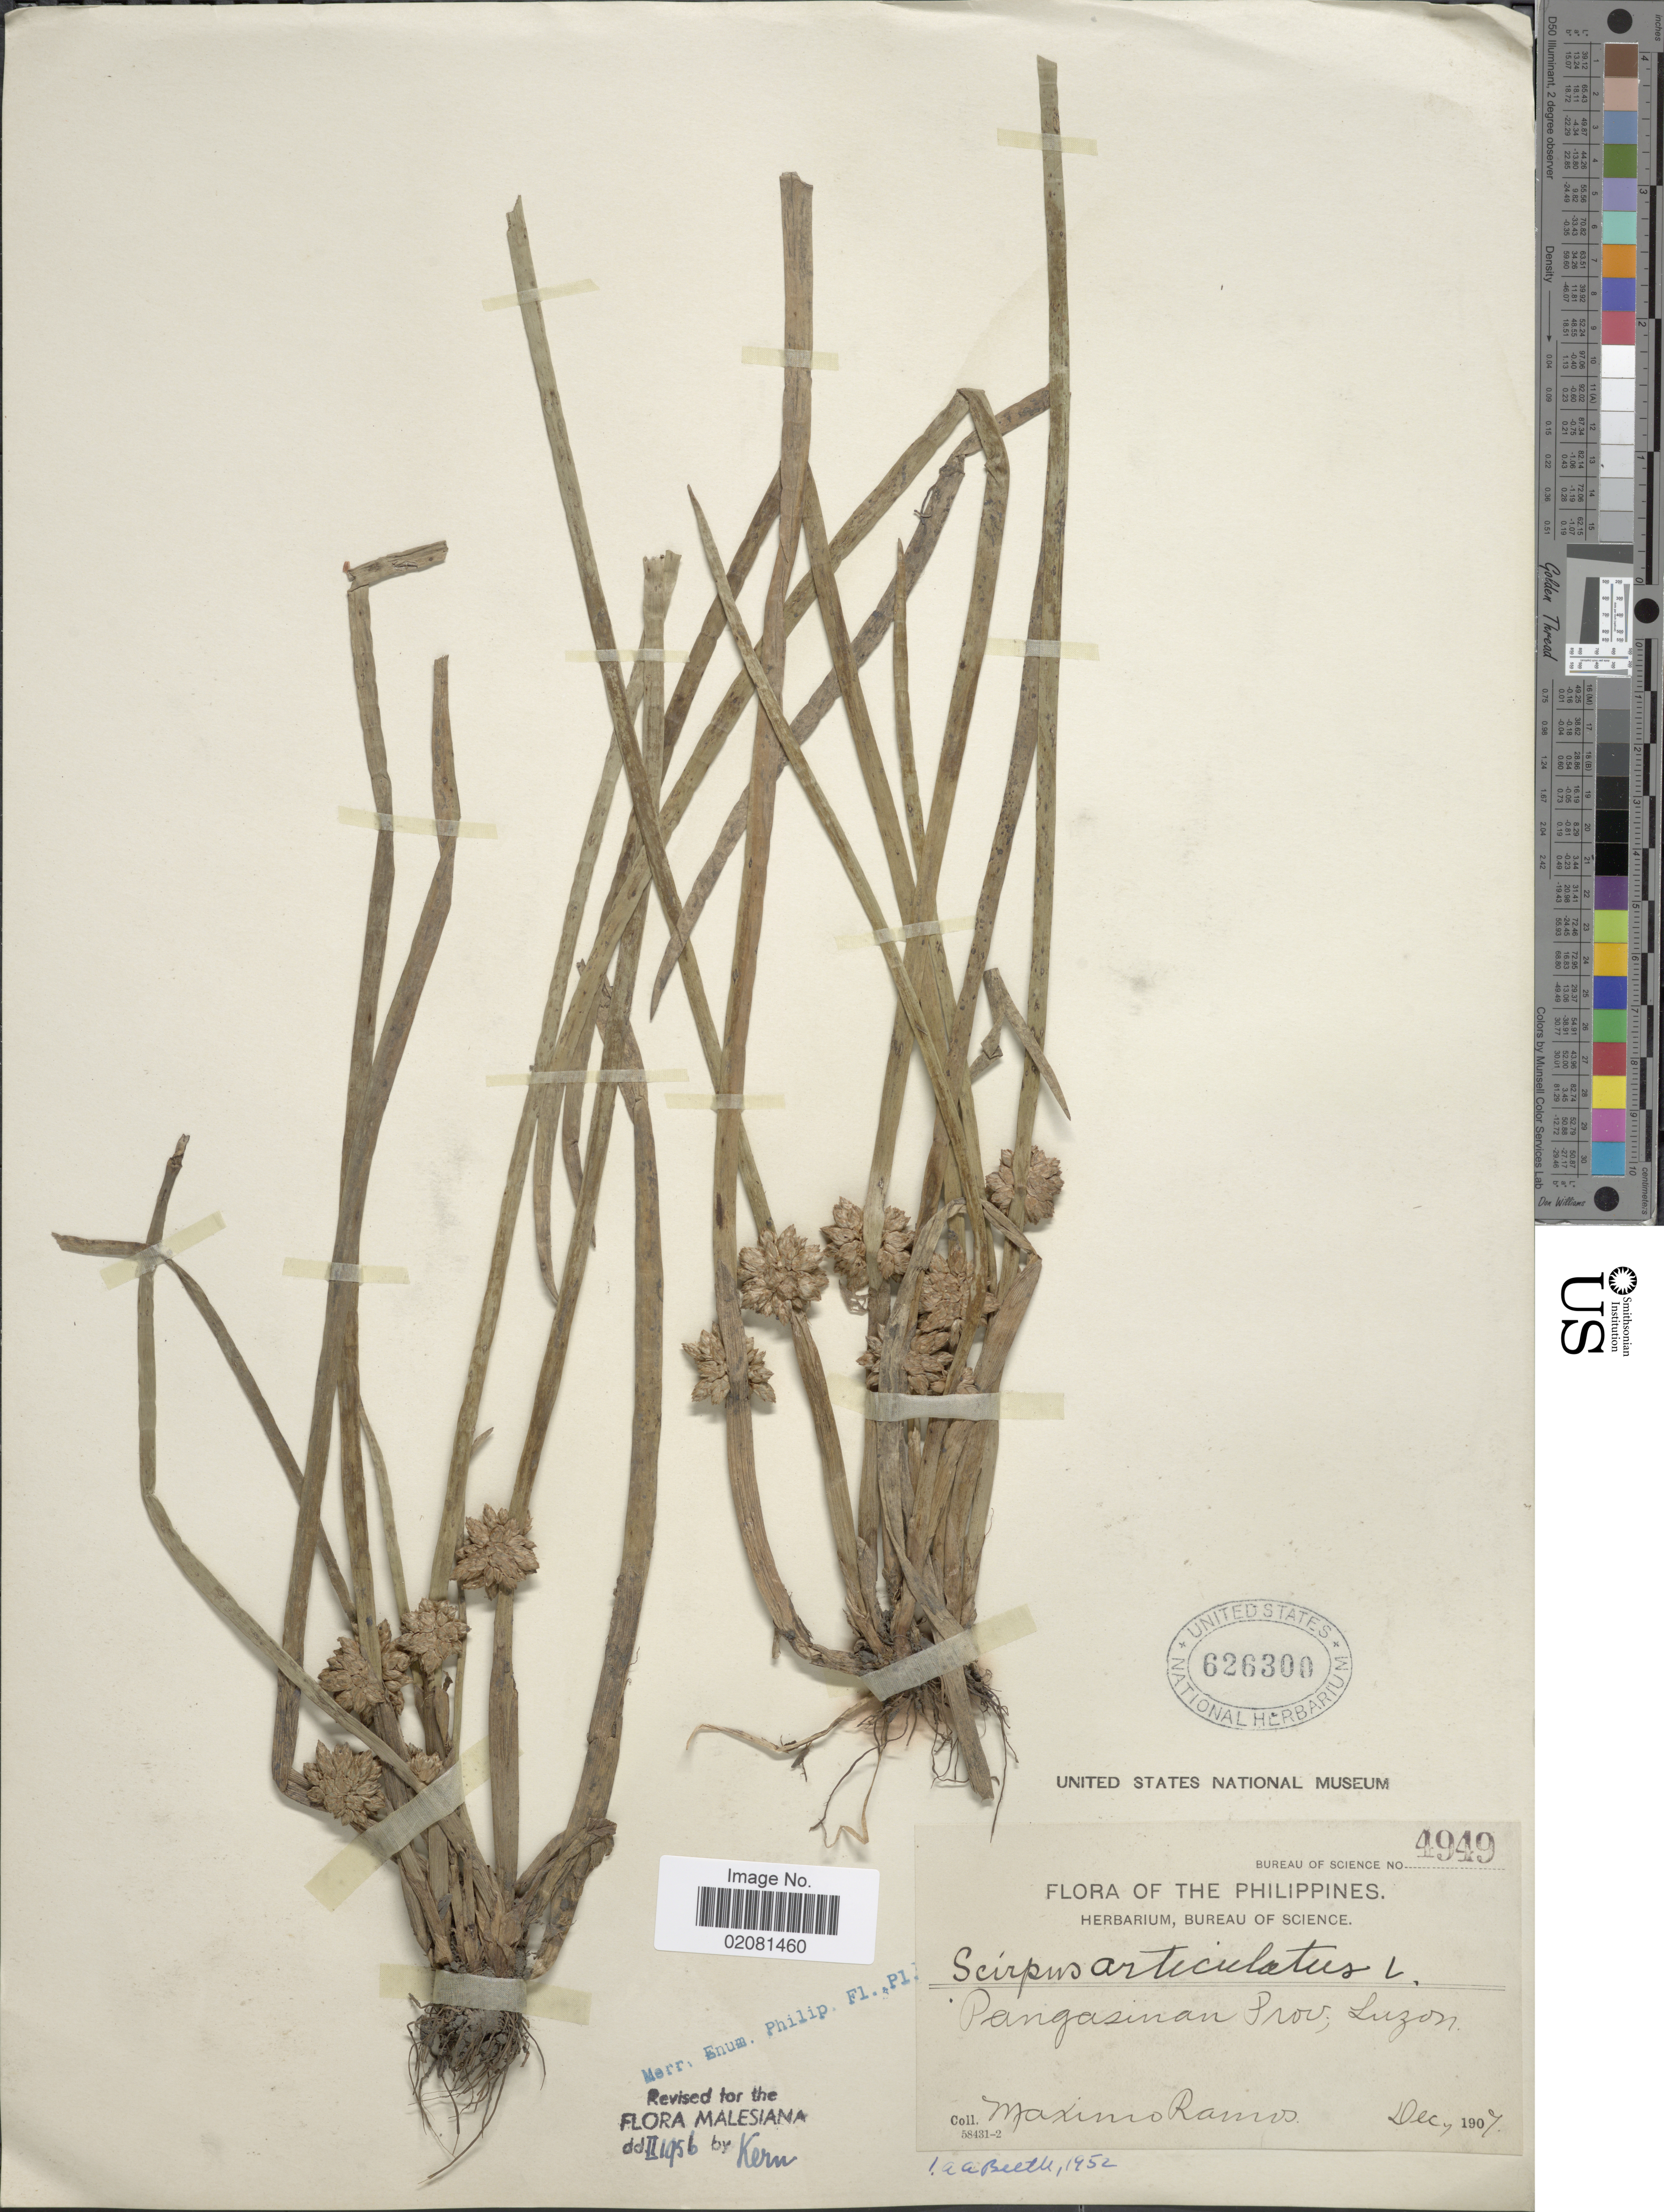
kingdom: Plantae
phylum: Tracheophyta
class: Liliopsida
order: Poales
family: Cyperaceae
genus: Schoenoplectus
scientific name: Schoenoplectus articulatus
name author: (L.) Palla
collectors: M. Ramos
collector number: Bureau of Science 4949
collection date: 1907-12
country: Philippines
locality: Pangasinan Prov., Luzon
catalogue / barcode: US 626300